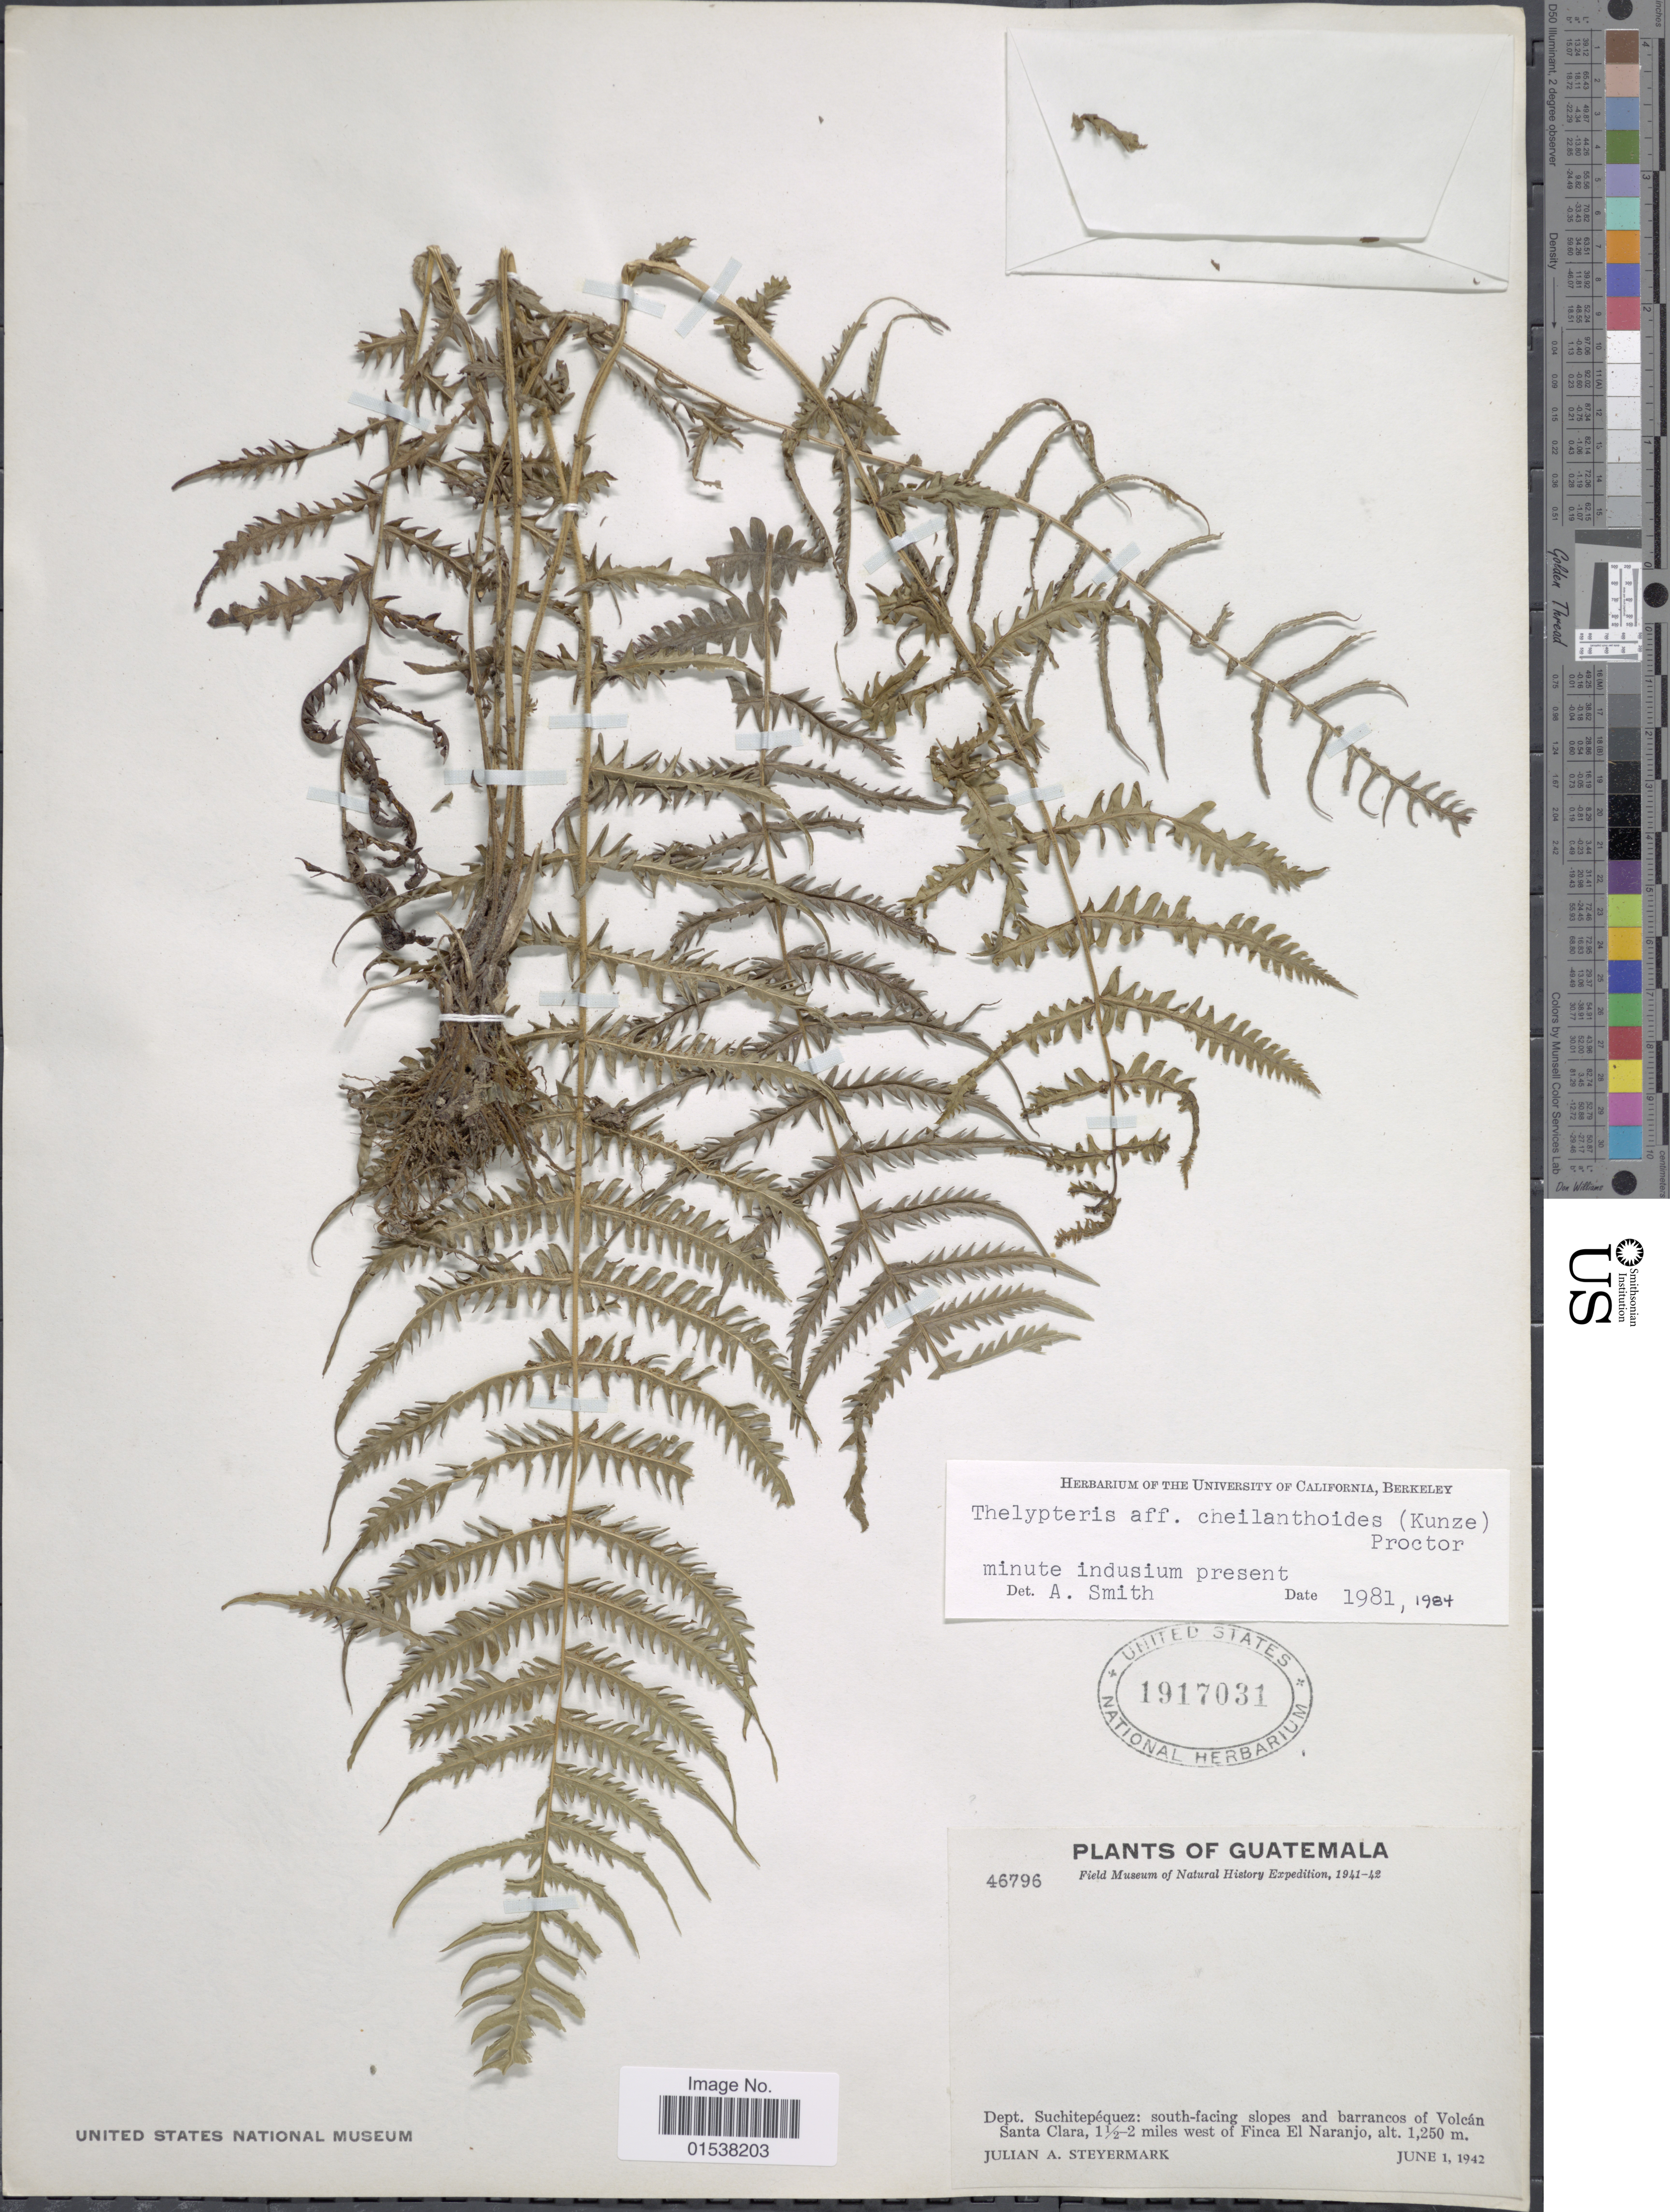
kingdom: Plantae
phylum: Tracheophyta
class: Polypodiopsida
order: Polypodiales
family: Thelypteridaceae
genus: Amauropelta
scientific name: Amauropelta cheilanthoides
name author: (Kunze) Á. Löve & D. Löve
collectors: J. Steyermark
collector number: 46796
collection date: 1942-06-01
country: Guatemala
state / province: Suchitepéquez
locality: Dept. Suchitepequez: south-facing slopes and barrancos of Volcan Santa Clara, 1½ -2 miles west of Finca El Naranjo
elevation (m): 1250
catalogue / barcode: US 1917031